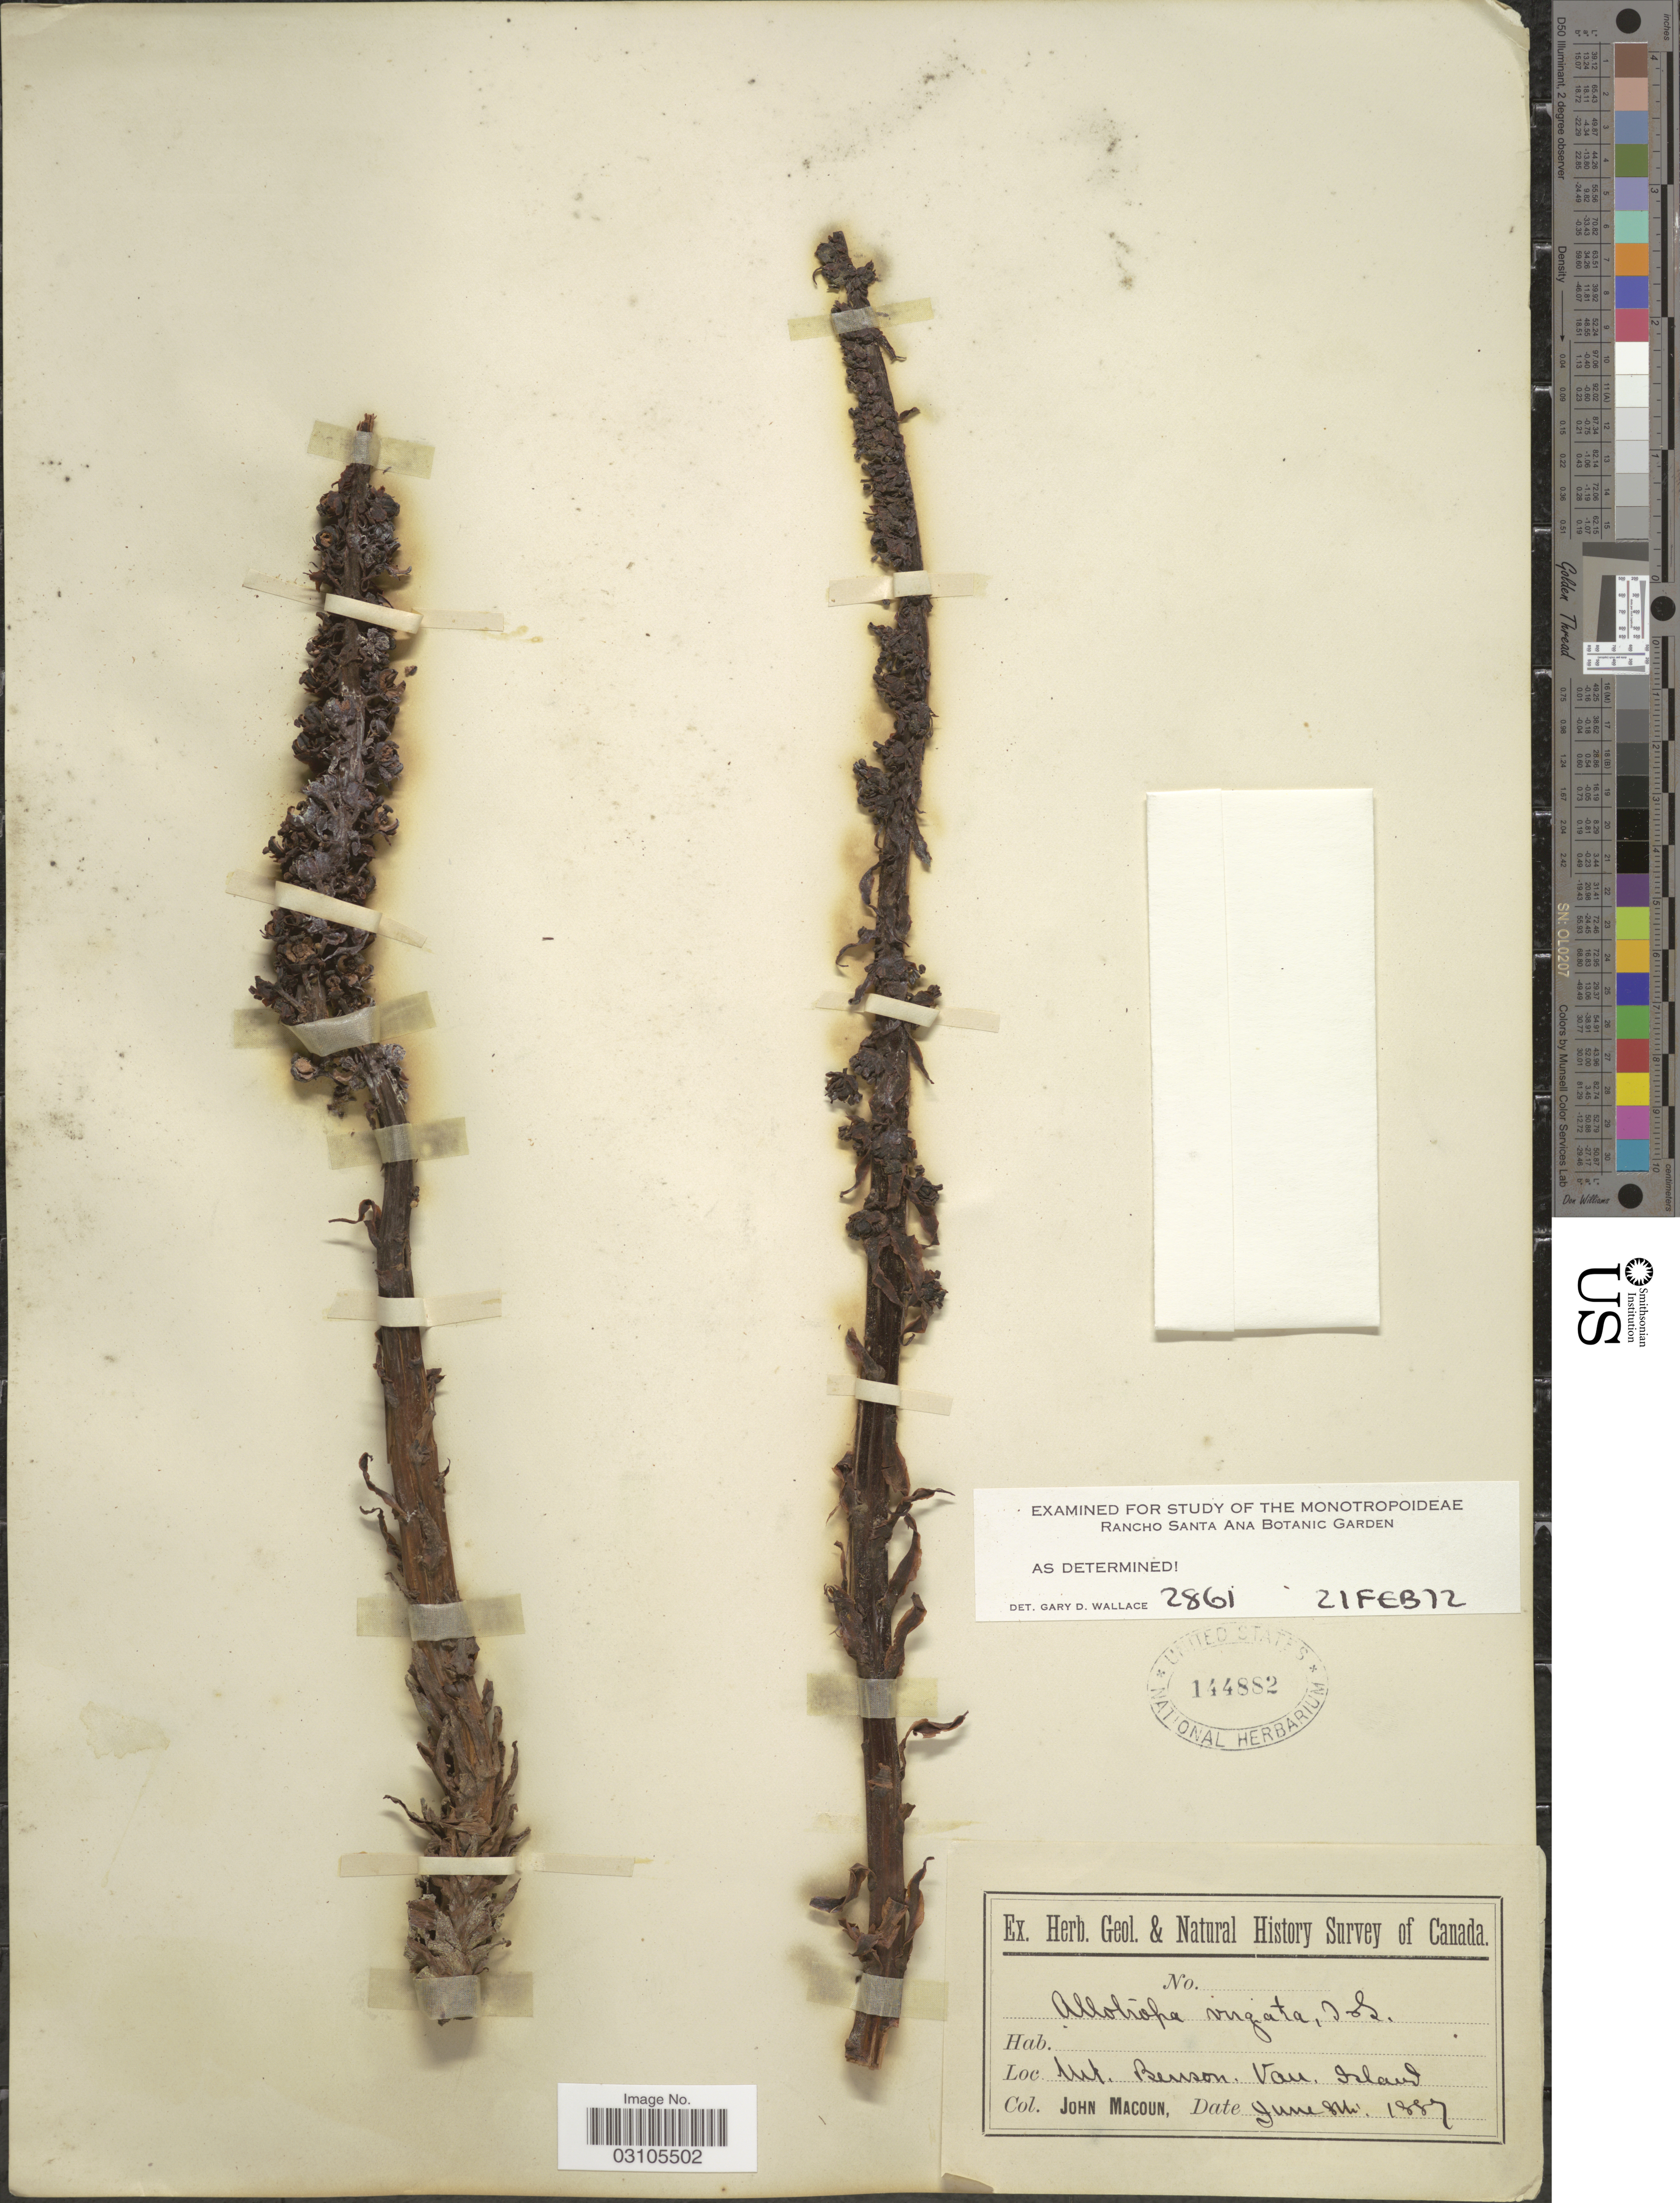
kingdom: Plantae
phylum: Tracheophyta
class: Magnoliopsida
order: Ericales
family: Ericaceae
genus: Allotropa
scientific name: Allotropa virgata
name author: Torr. & A. Gray ex A. Gray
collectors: J. Macoun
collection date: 1887-06-08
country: Canada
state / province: British Columbia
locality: Mt. Benson, Van Island.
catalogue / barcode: US 144882